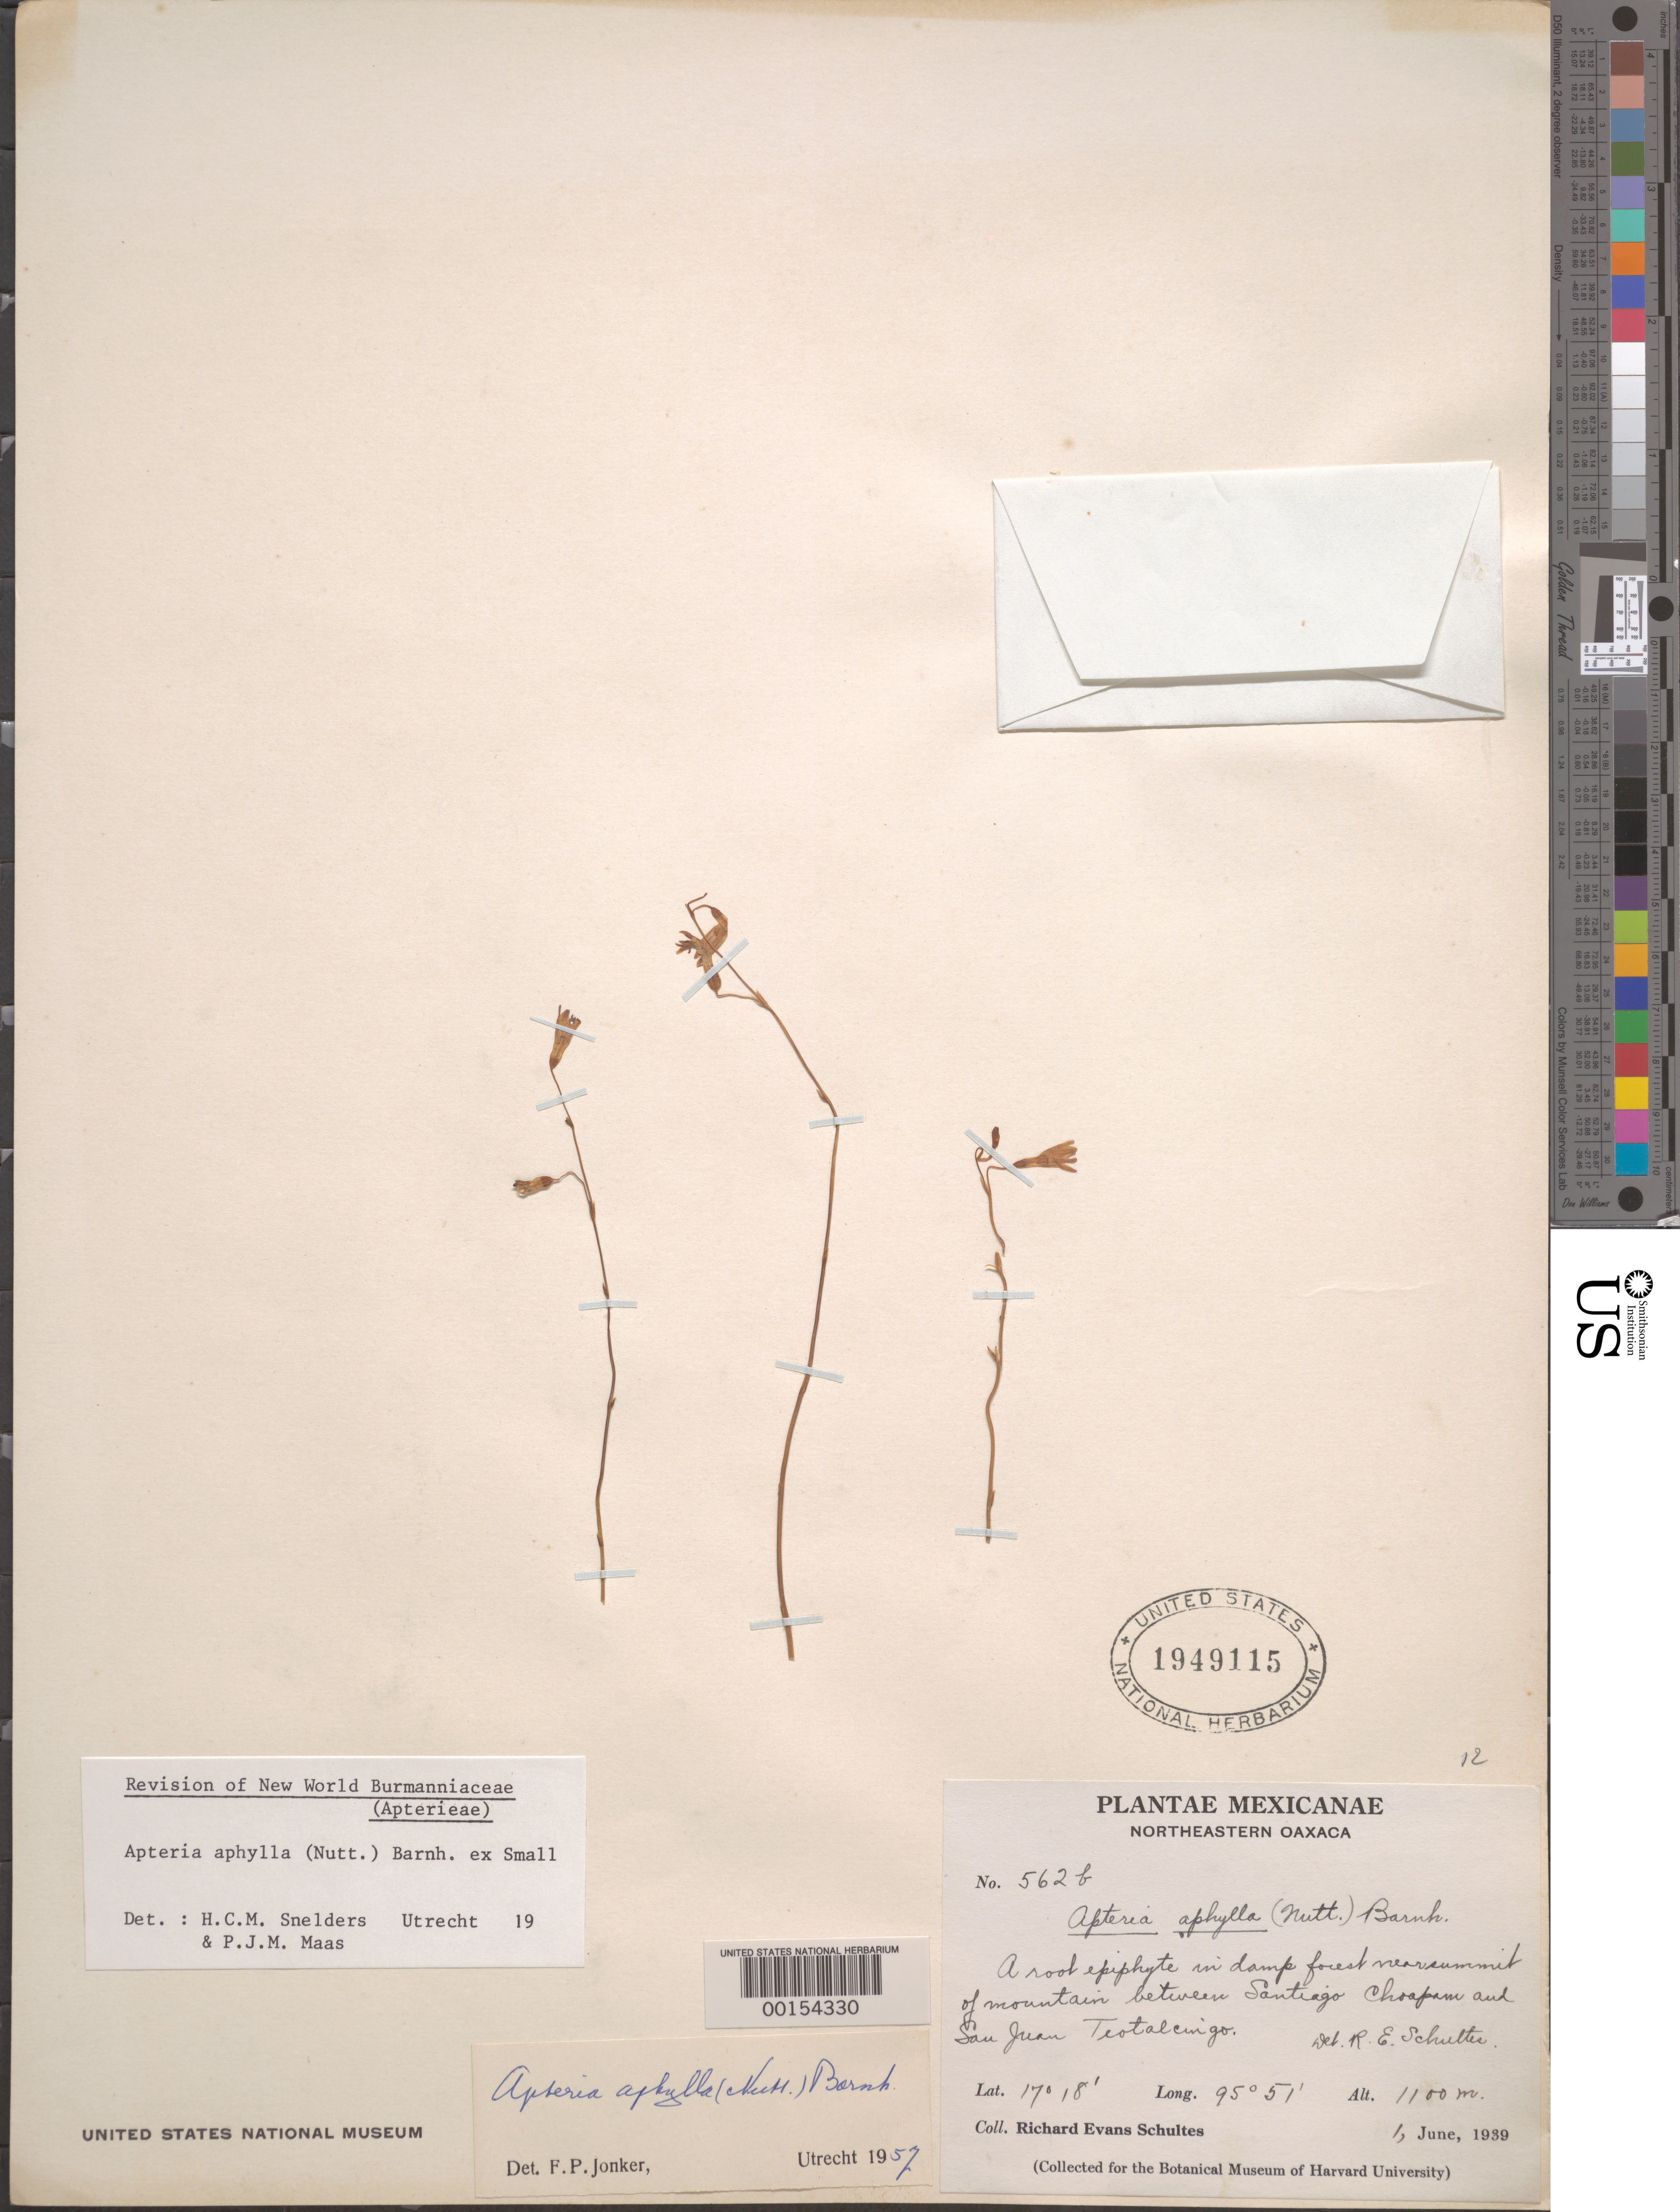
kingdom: Plantae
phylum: Tracheophyta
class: Liliopsida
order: Dioscoreales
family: Burmanniaceae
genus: Apteria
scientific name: Apteria aphylla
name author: (Nutt.) Barnhart ex Small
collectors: R. E. Schultes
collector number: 652b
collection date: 1939-06-01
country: Mexico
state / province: Oaxaca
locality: Northeastern Oaxaca. Near summit of mountain between Santiago Choapam and San Juan Teotalcingo.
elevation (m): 1100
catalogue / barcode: US 1949115